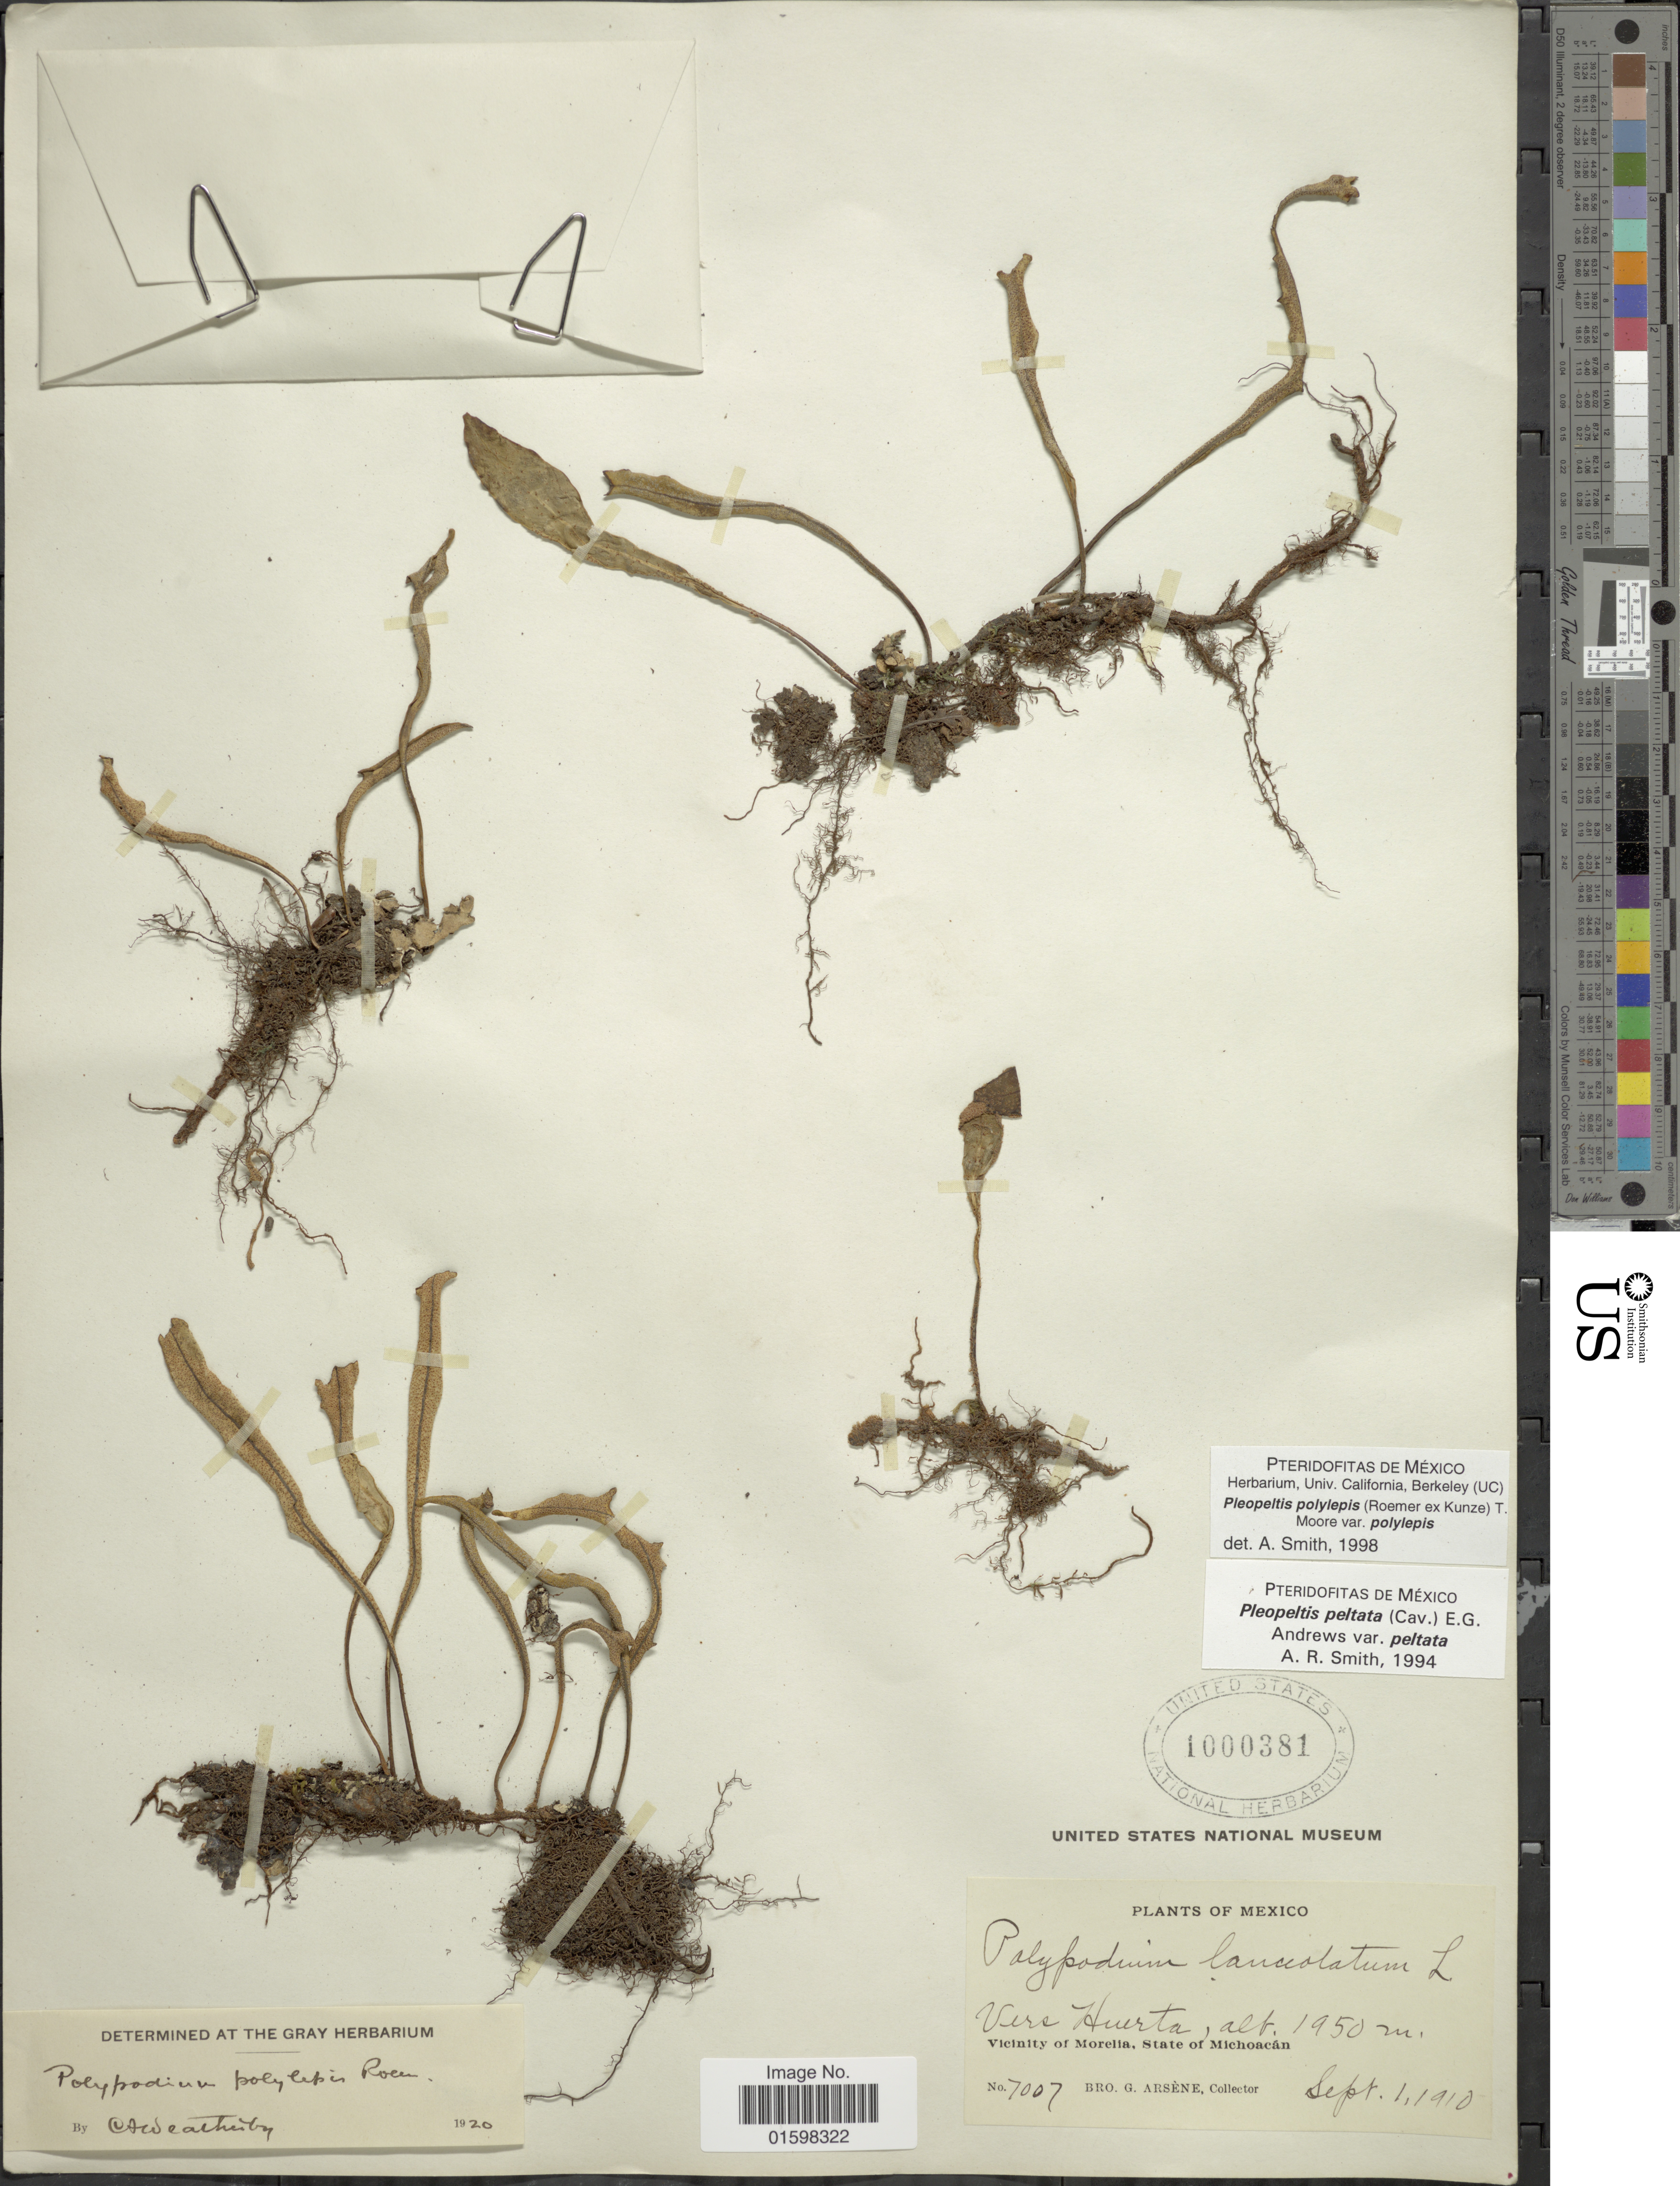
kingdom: Plantae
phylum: Tracheophyta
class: Polypodiopsida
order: Polypodiales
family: Polypodiaceae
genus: Pleopeltis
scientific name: Pleopeltis polylepis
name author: (Roem. ex Kunze) T. Moore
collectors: Bro. G. Arsène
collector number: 7007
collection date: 1910-09-01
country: Mexico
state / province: Michoacán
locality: Vere Huerta, Vicinity of Morelia, State of Michoacan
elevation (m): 1950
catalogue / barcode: US 1000381